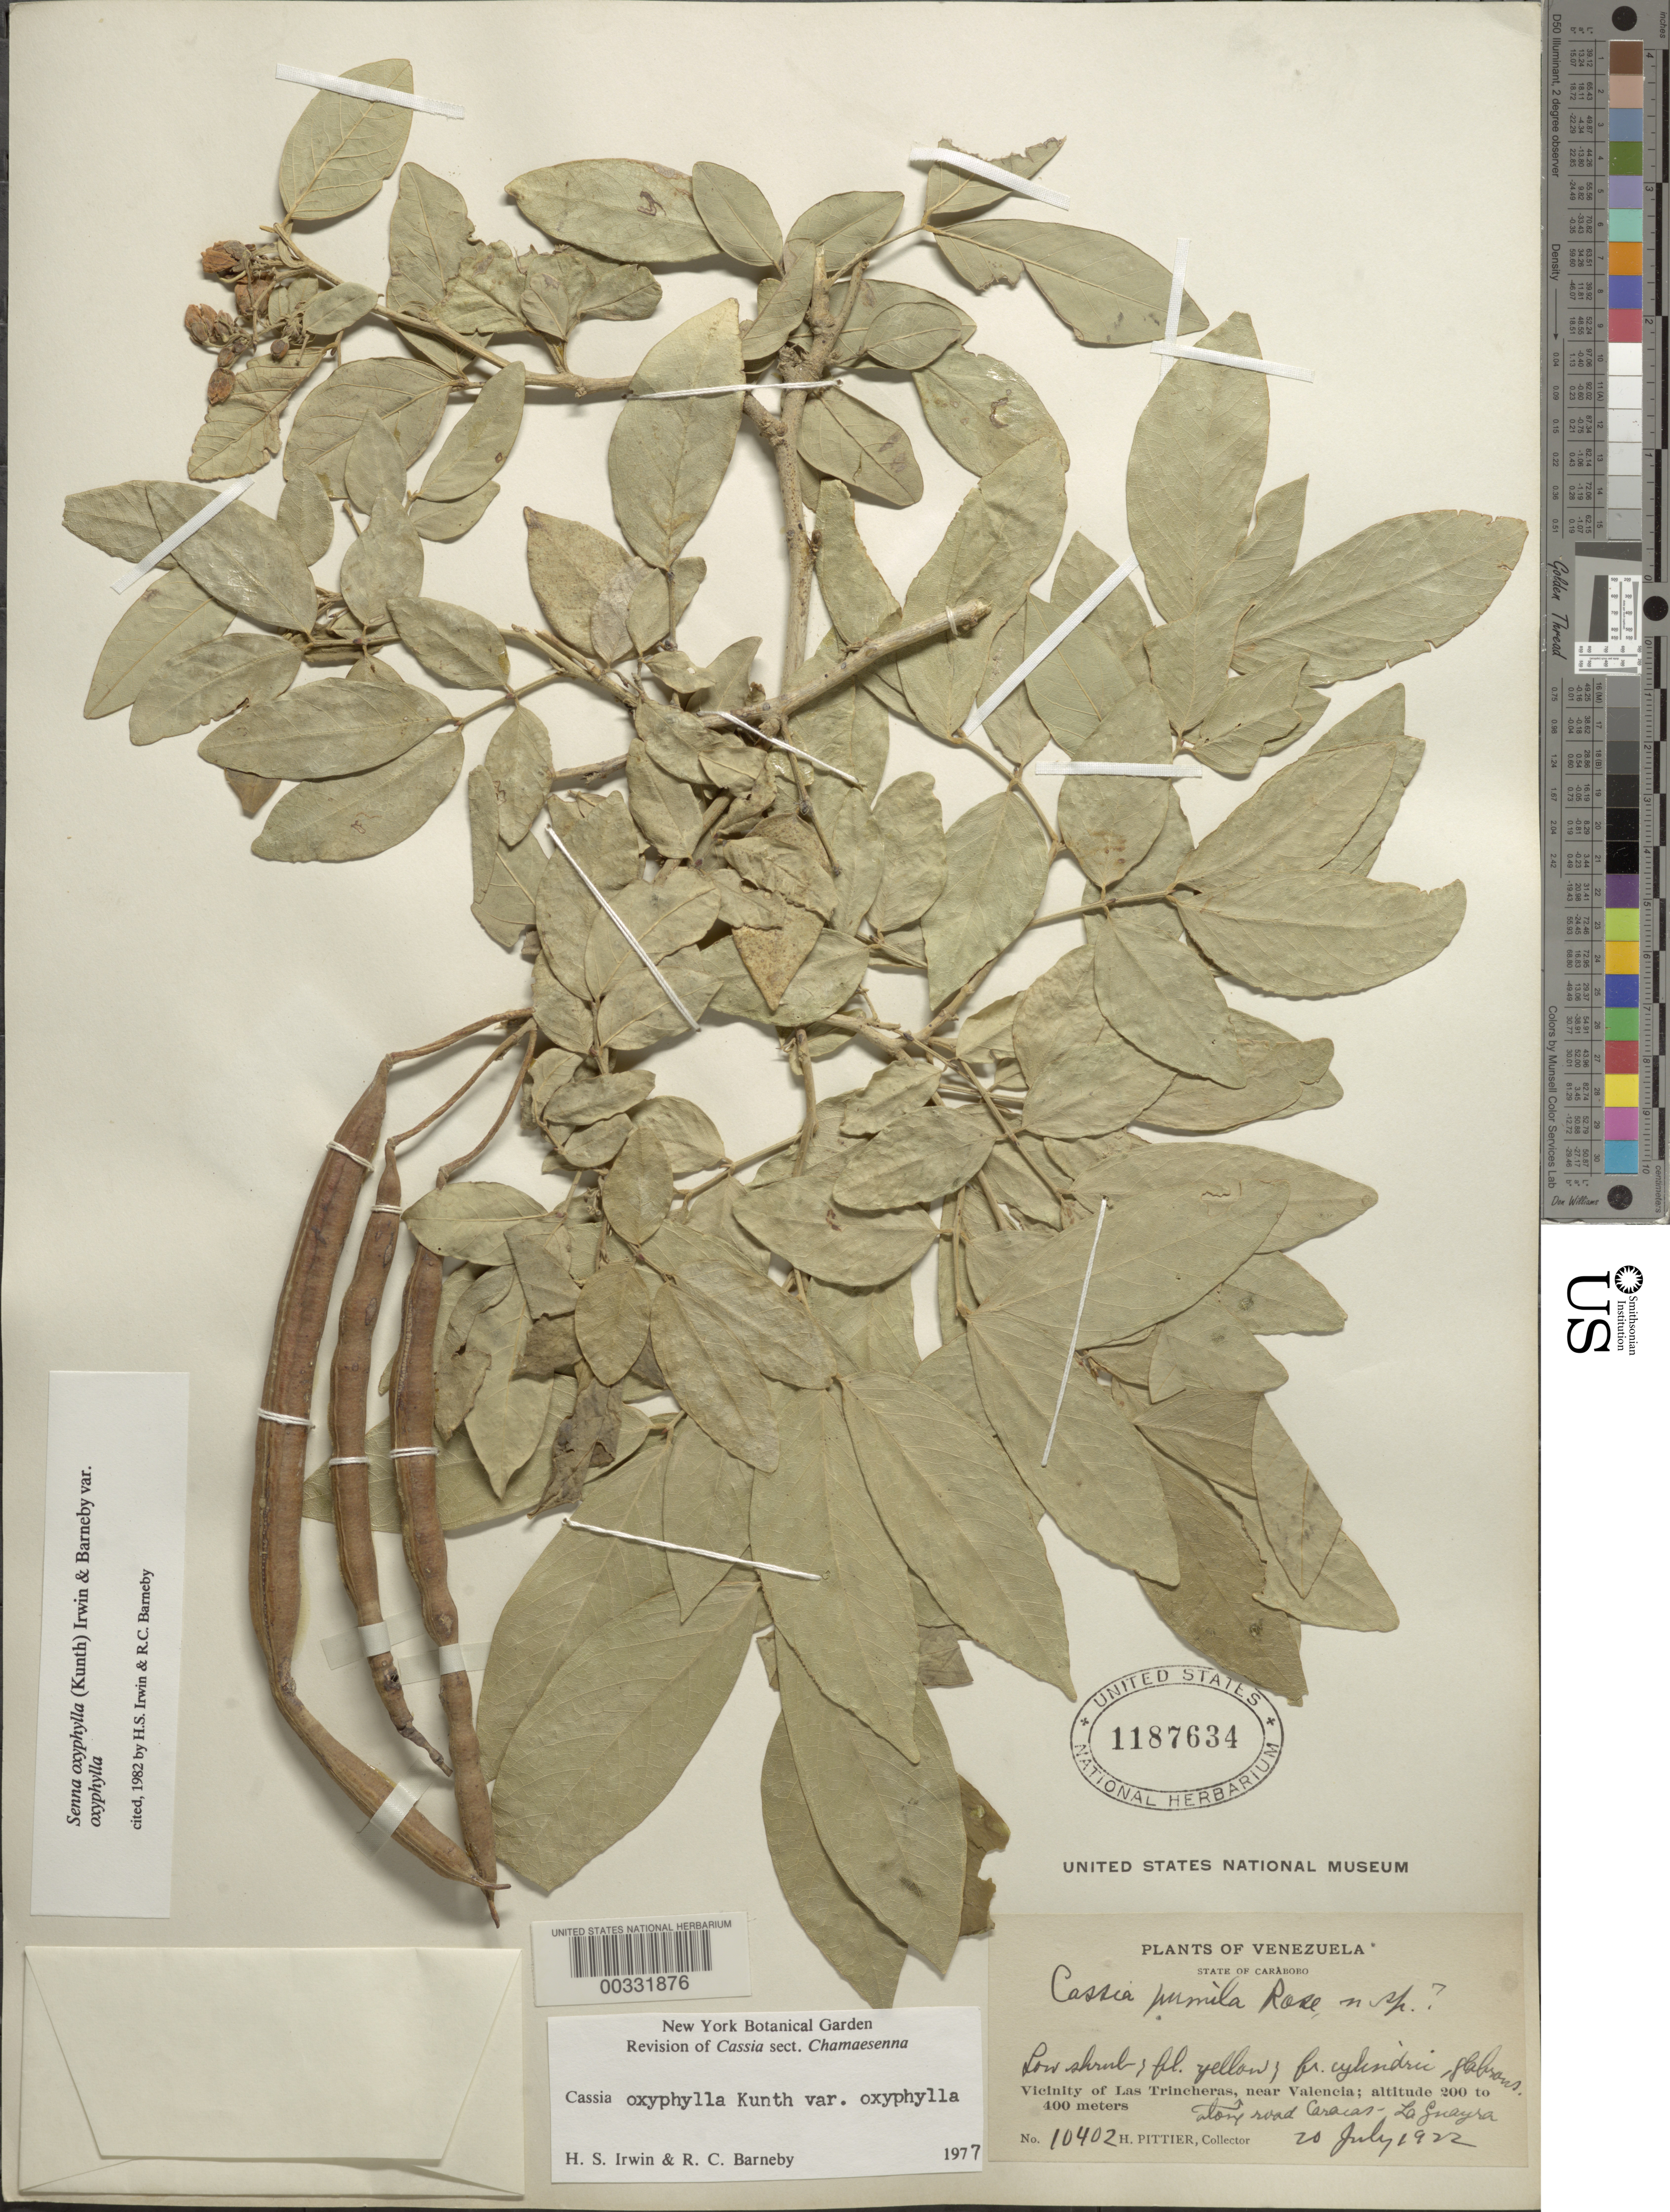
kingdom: Plantae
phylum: Tracheophyta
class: Magnoliopsida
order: Fabales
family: Fabaceae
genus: Senna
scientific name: Senna oxyphylla var. oxyphylla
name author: (Kunth) H.S. Irwin & Barneby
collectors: H. F. Pittier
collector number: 10402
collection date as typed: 20 Jul 1922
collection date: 1922-07-20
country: Venezuela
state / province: Carabobo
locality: Vicinity of las trincheras, near valencia, along road caracas-laguayra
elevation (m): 400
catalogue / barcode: US 1187634